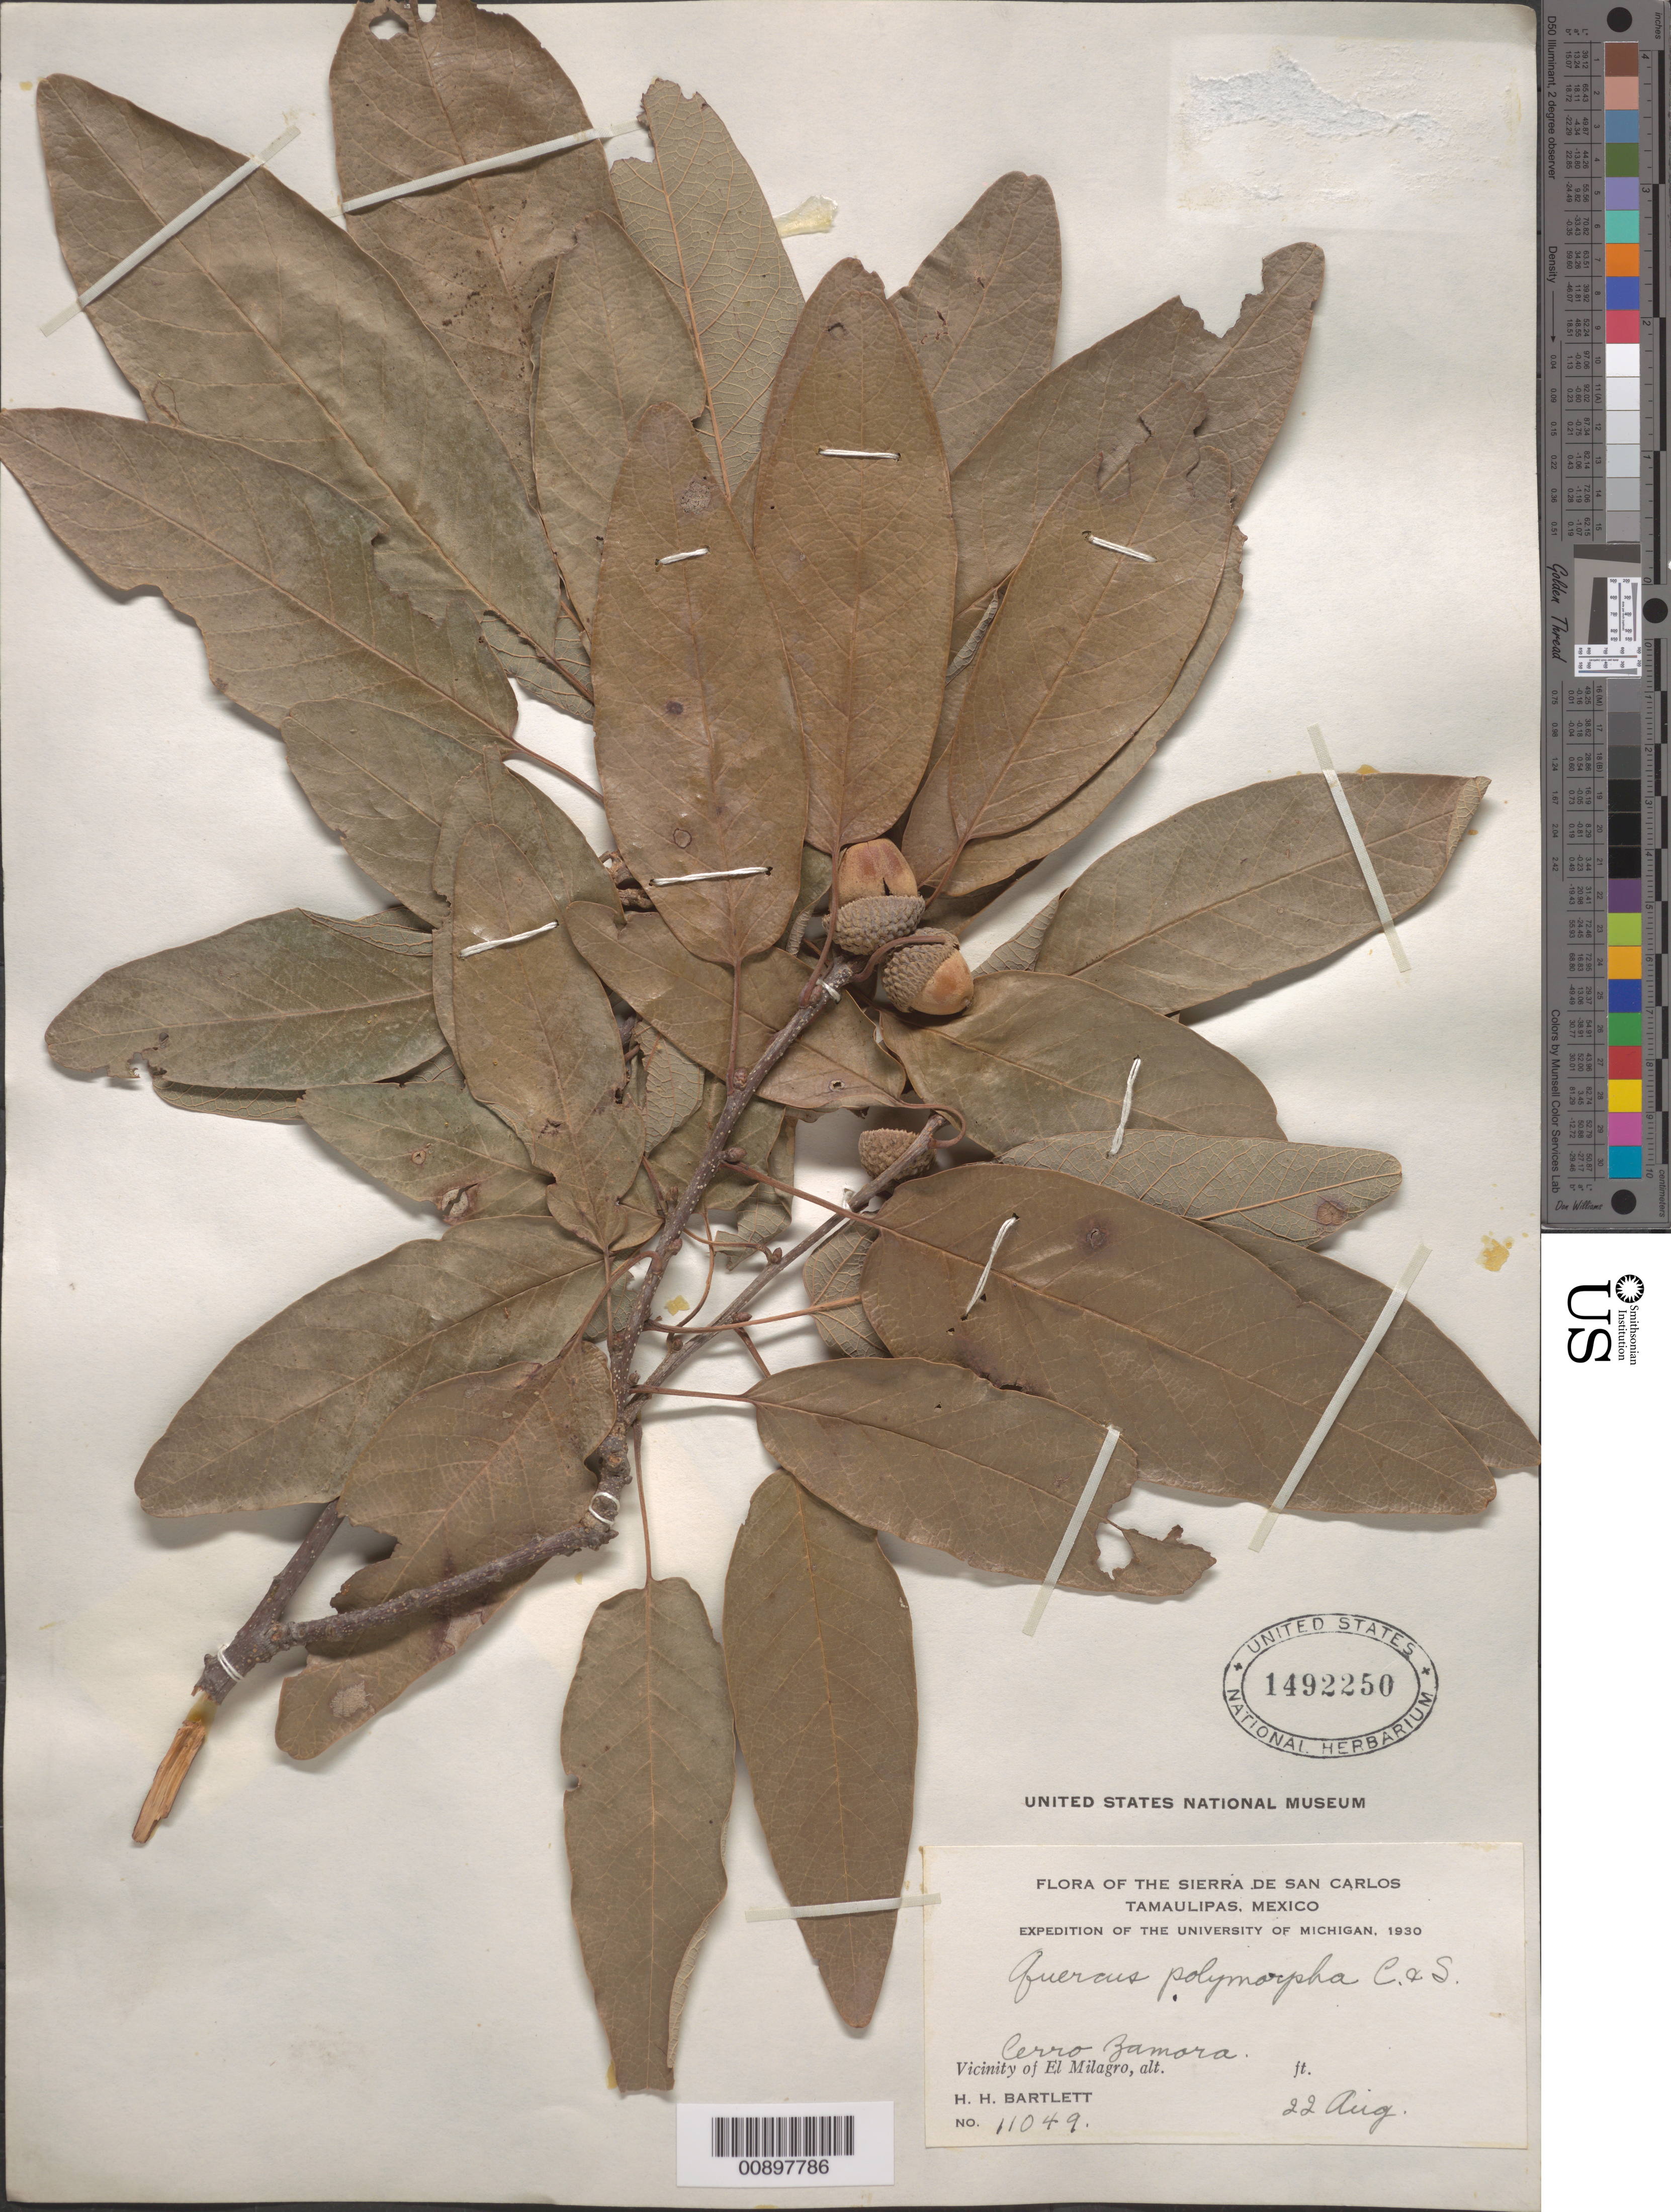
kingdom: Plantae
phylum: Tracheophyta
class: Magnoliopsida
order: Fagales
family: Fagaceae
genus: Quercus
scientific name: Quercus polymorpha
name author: Schltdl. & Cham.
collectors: H. H. Bartlett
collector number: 11049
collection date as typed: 22 Aug 1930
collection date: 1930-08-22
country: Mexico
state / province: Tamaulipas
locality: Cerro Zamora. Vicinity of El Milagro. Sierra de San Carlos, Tamaulipas.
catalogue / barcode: US 1492250